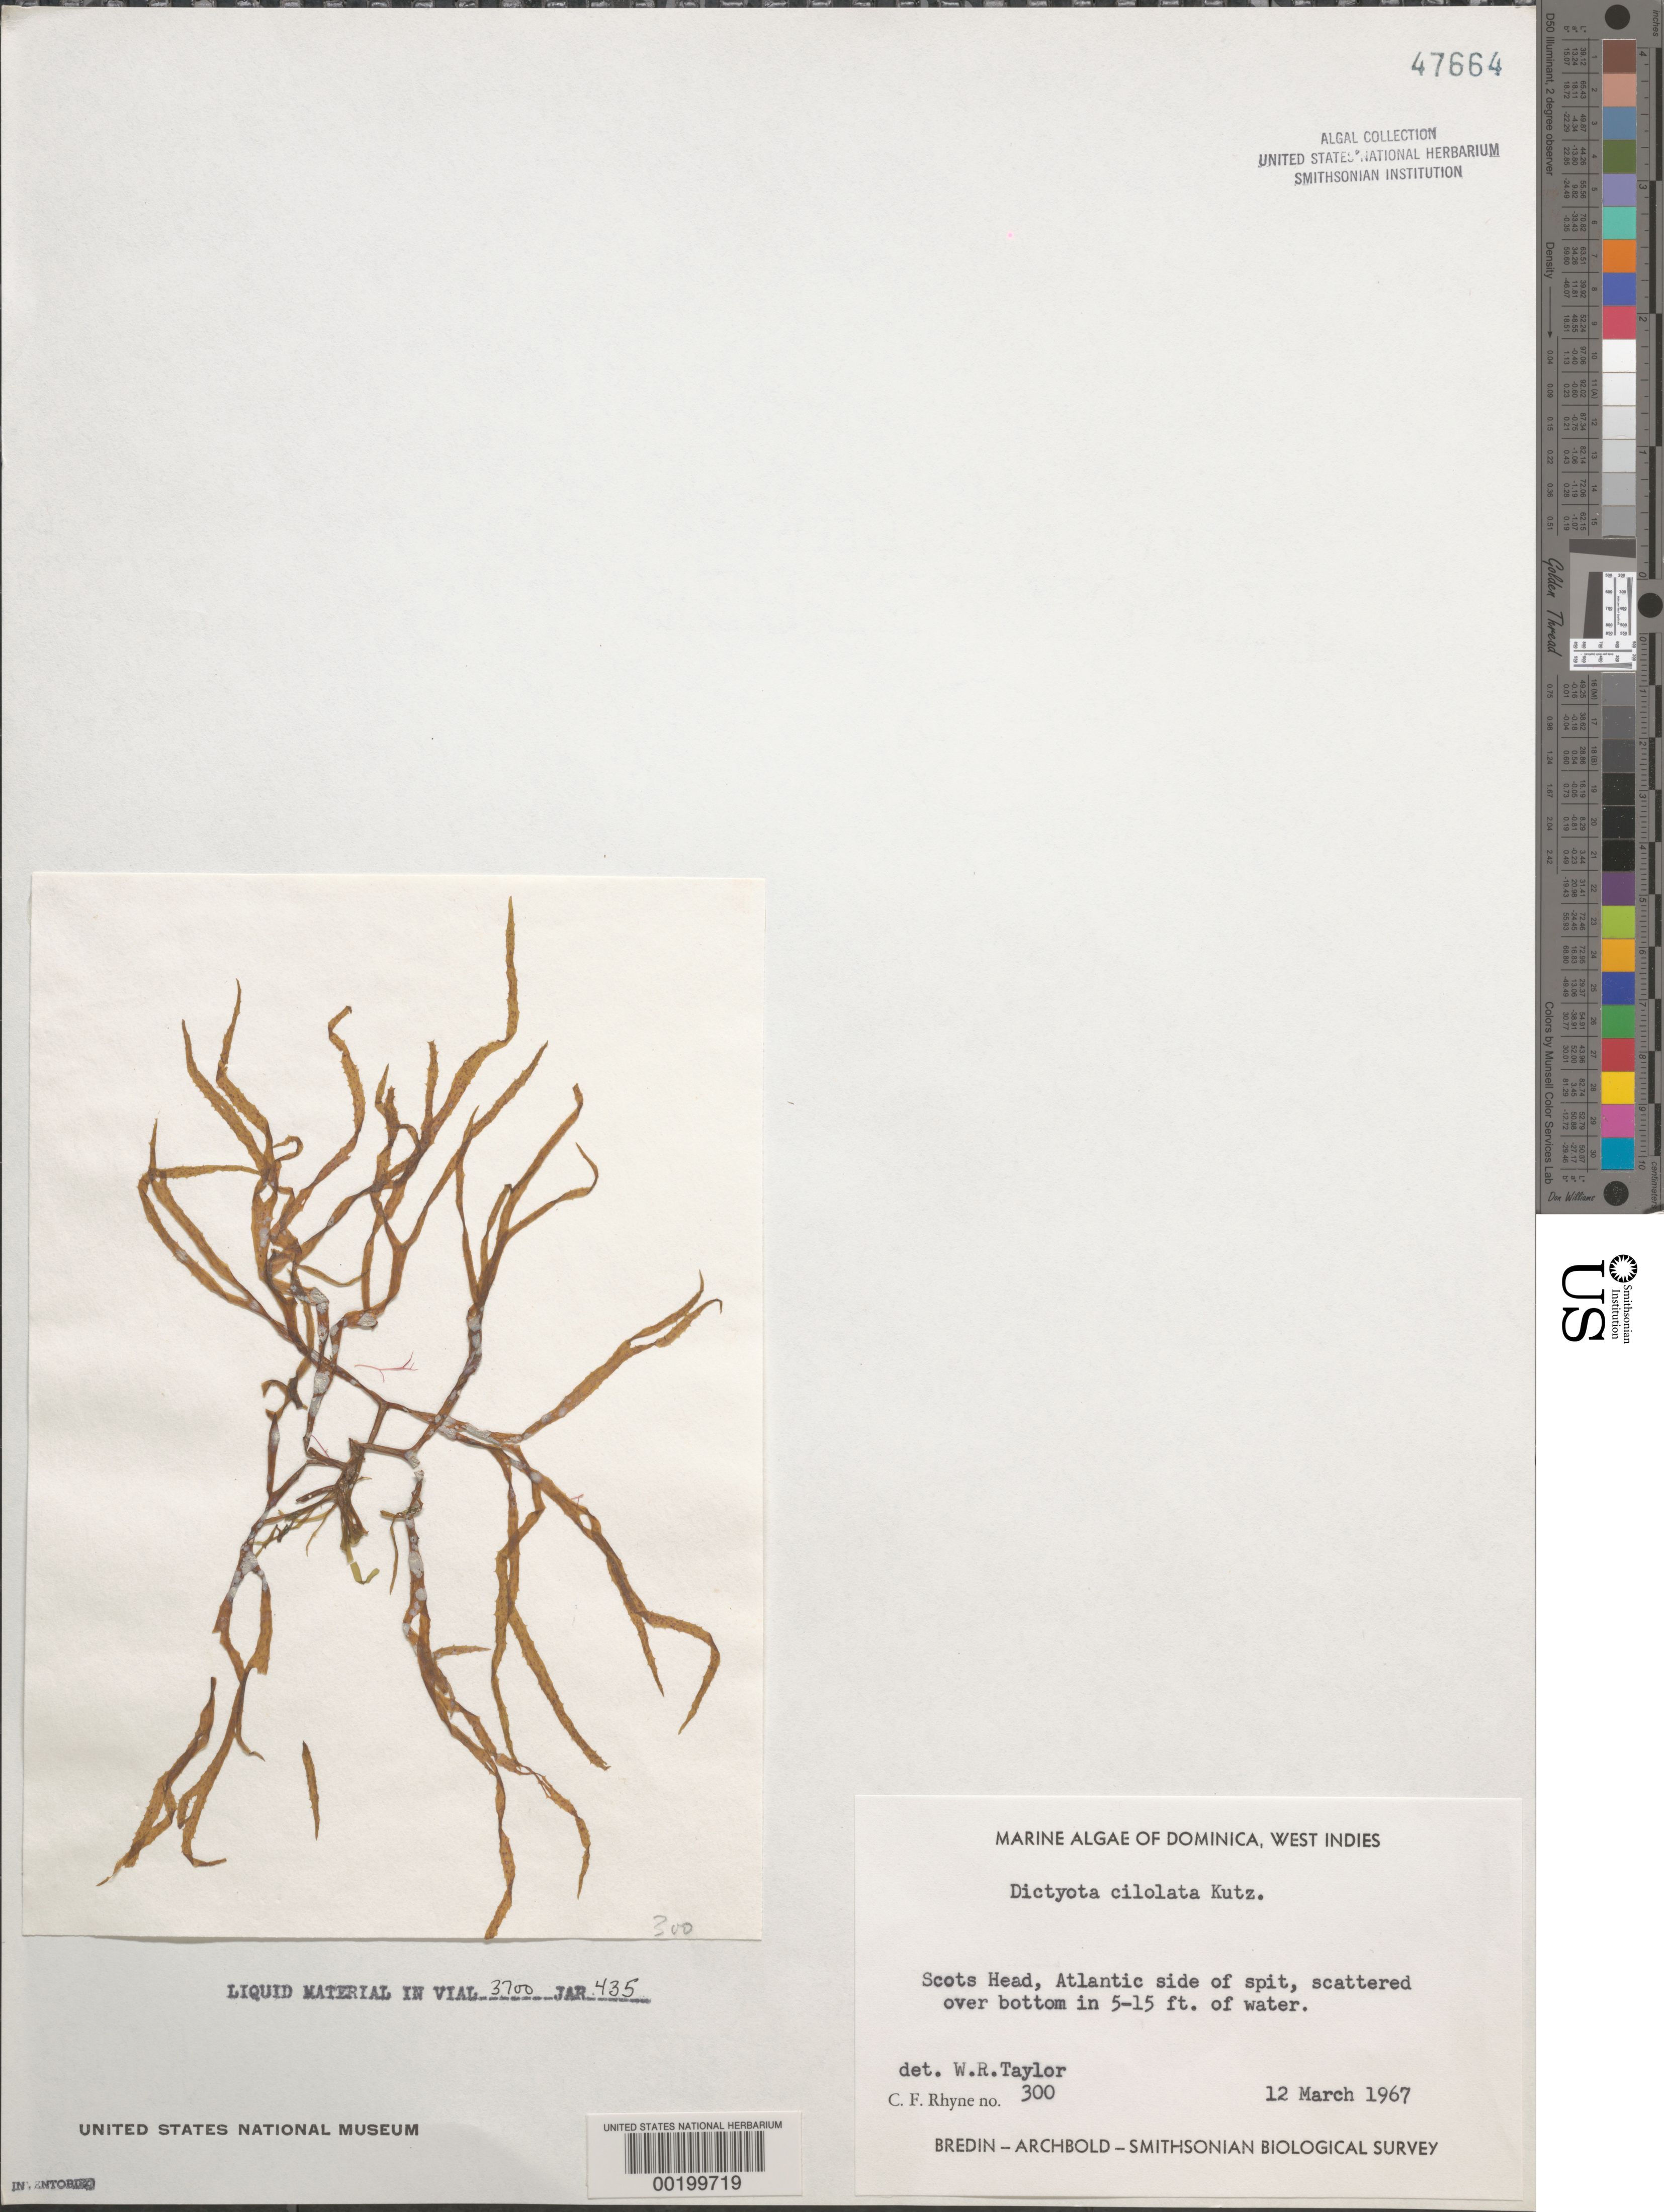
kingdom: Chromista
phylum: Ochrophyta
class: Phaeophyceae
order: Dictyotales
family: Dictyotaceae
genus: Dictyota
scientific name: Dictyota ciliolata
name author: Sond. ex Kütz.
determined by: Taylor, William R.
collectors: C. Rhyne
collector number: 300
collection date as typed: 12 Mar 1967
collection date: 1967-03-12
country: Dominica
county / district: St. Mark's Parish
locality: Scots Head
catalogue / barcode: US 47664